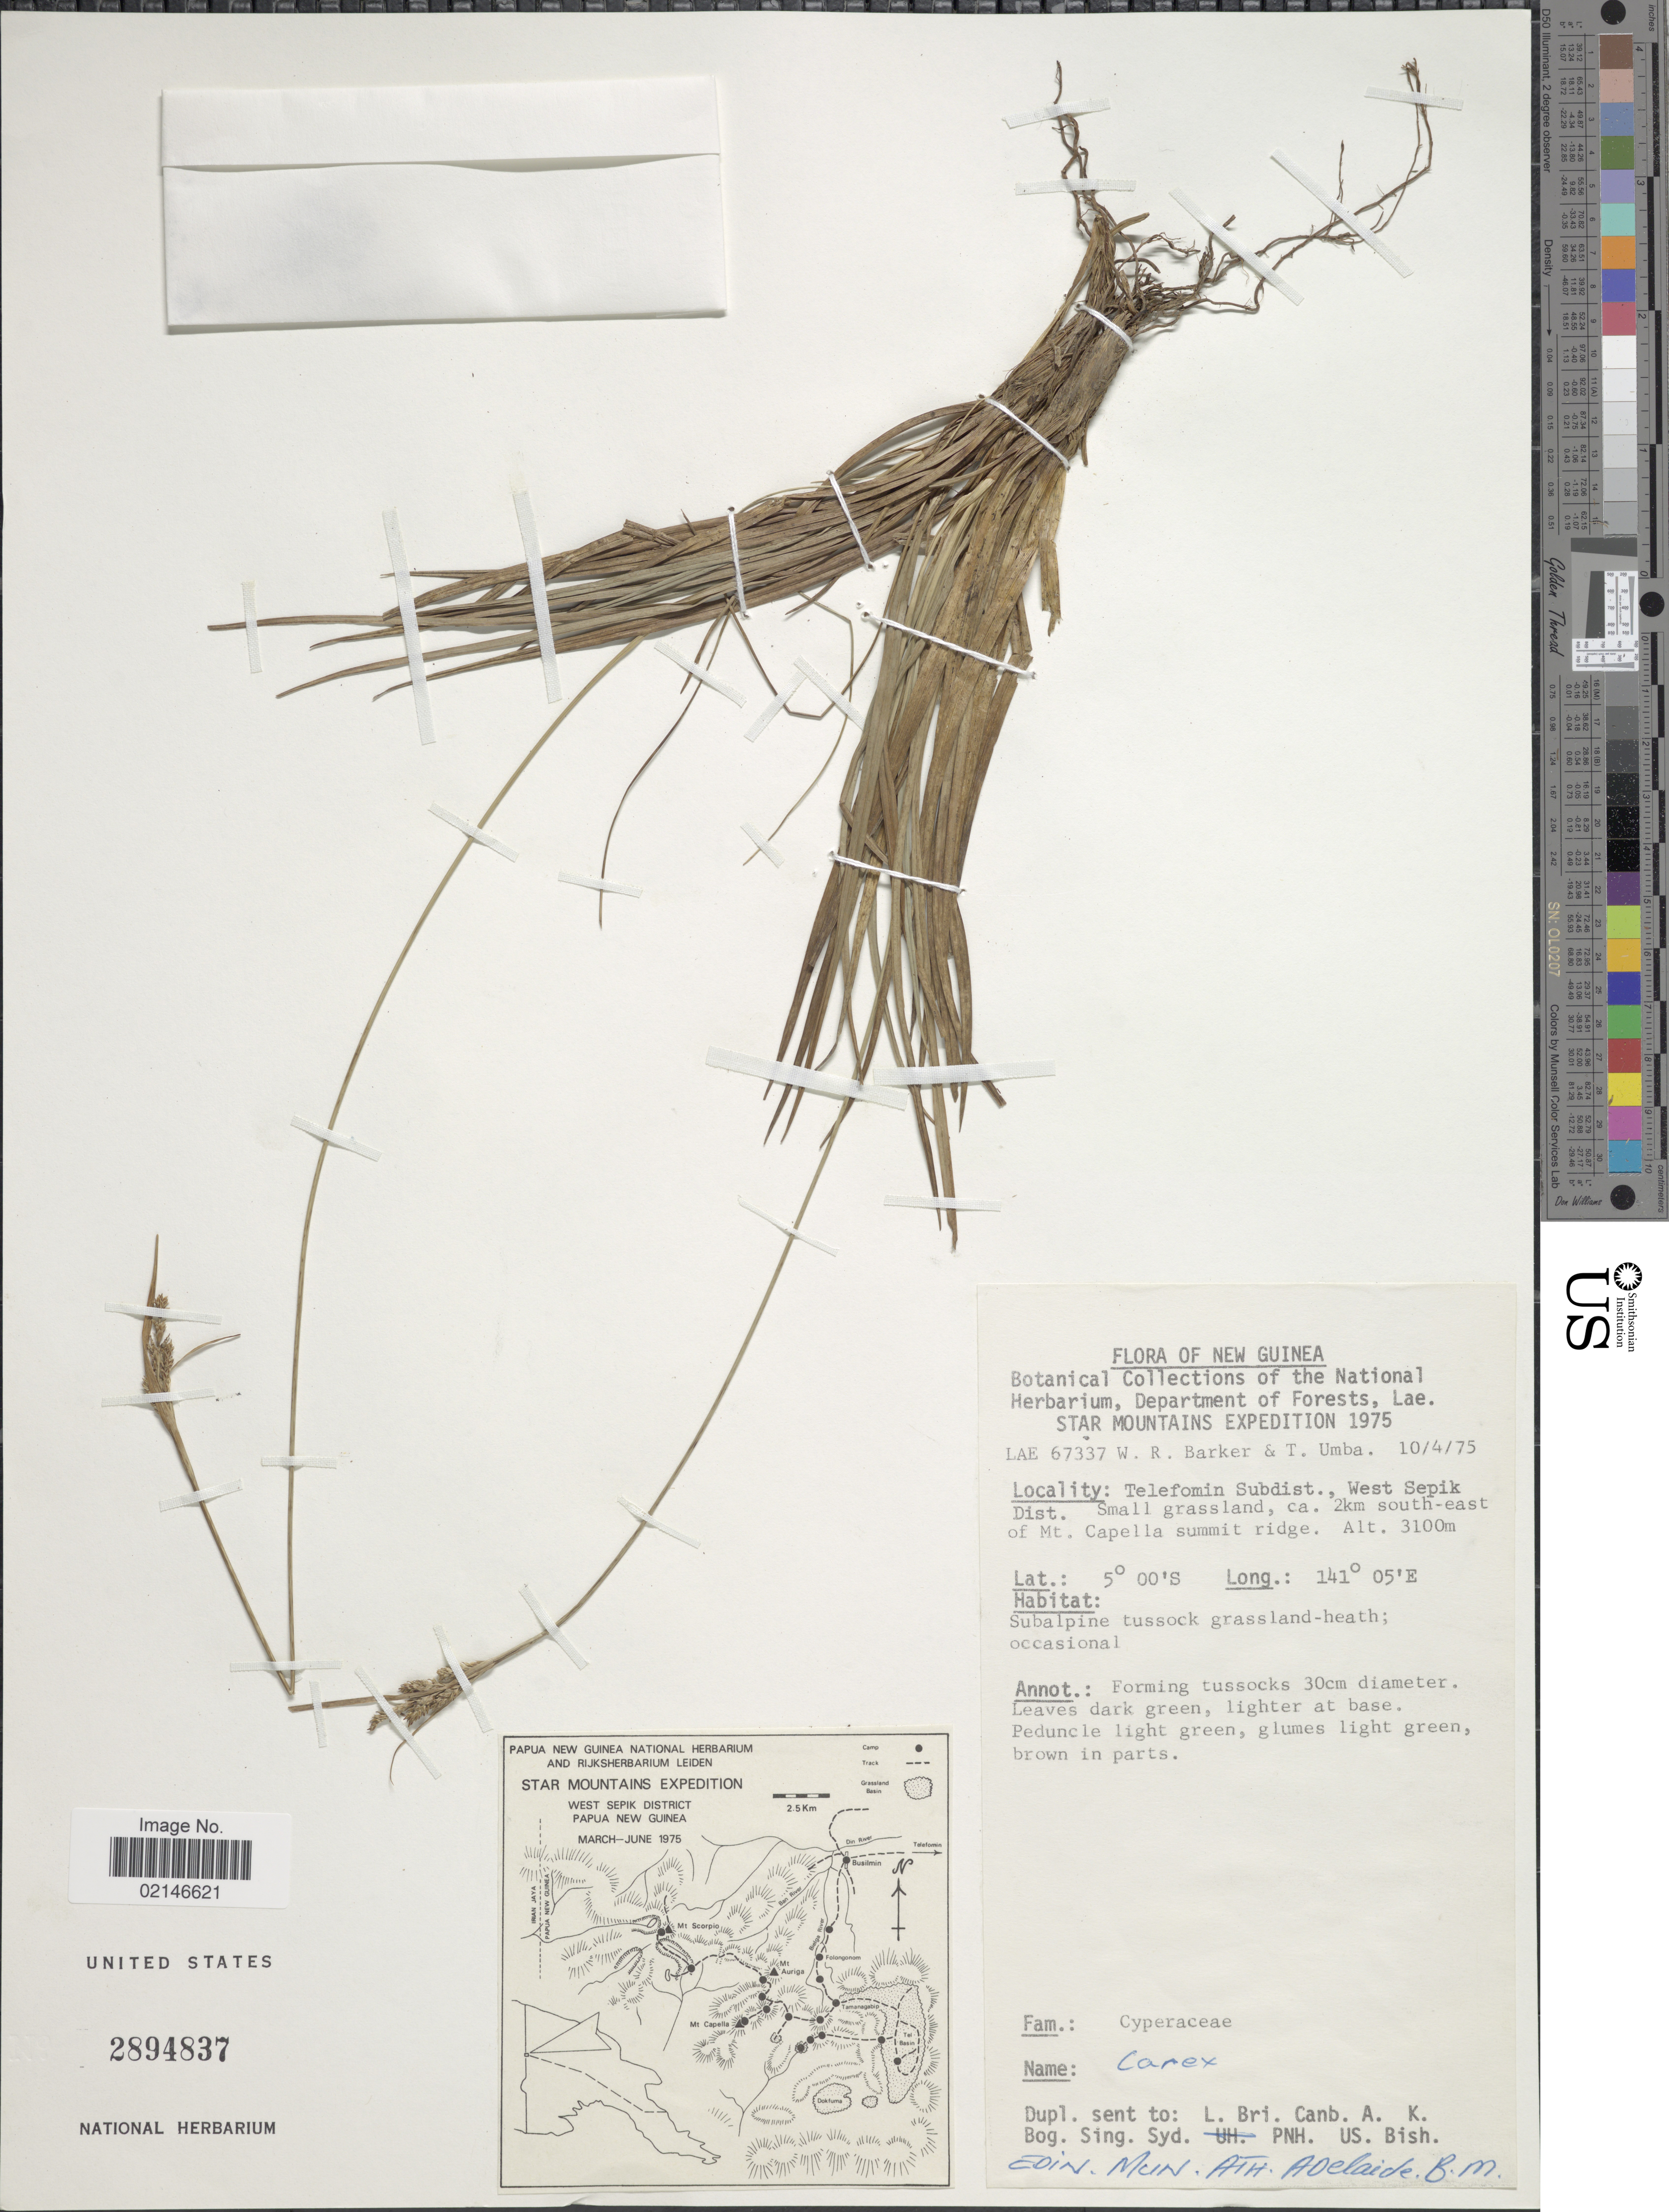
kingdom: Plantae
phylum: Tracheophyta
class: Liliopsida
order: Poales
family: Cyperaceae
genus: Carex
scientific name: Carex breviculmis var. perciliata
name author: Kük.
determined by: Nooteboom, H. P.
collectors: W. R. Barker & T. Umba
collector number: LAE67337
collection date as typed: Transcribed d/m/y: 10/4/75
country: Papua New Guinea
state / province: Sandaun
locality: New Guinea, Star Mountains, Telefomin Subdist., West Sepik Dist. Small grassland, ca. 2 km south-east of Mt. Capella summit ridge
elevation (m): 3100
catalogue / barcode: US 2894837